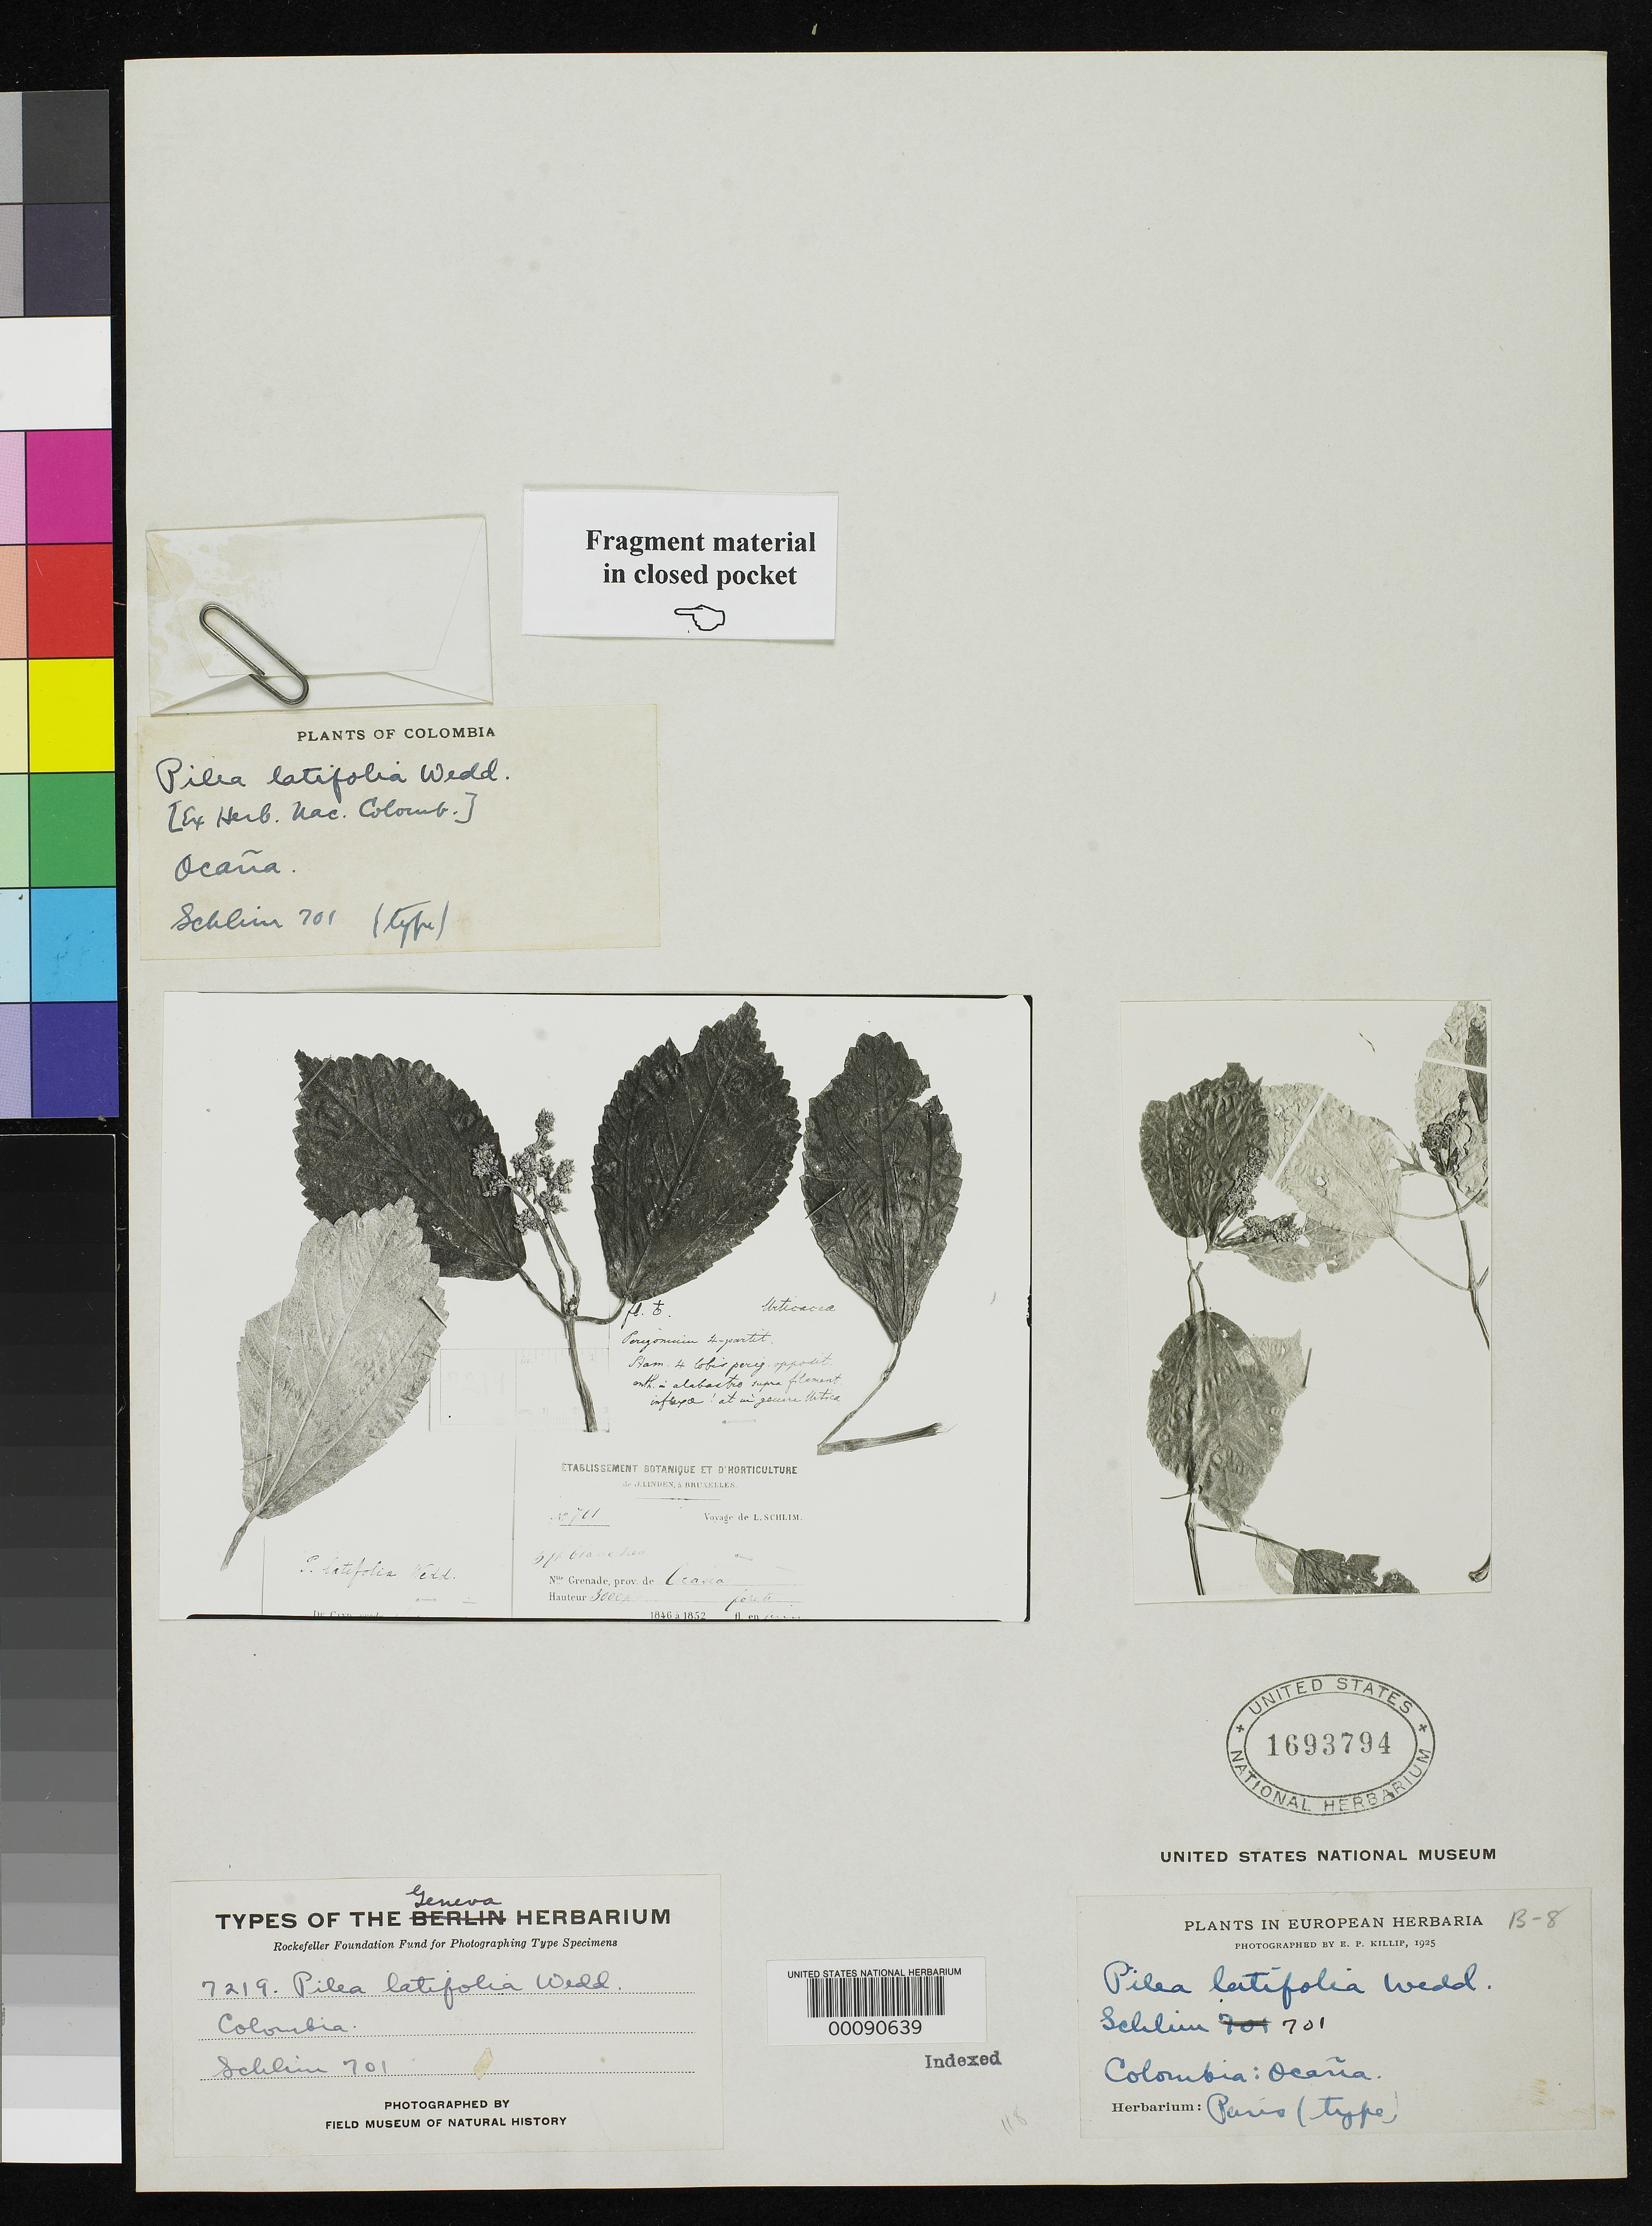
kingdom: Plantae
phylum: Tracheophyta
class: Magnoliopsida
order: Rosales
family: Urticaceae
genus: Pilea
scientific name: Pilea latifolia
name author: Wedd.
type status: Type Material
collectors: L. Schlim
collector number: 701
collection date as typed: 1846 to -- --- 1852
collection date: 1846/1852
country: Colombia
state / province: Norte de Santander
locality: Ocana.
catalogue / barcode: US 1693794